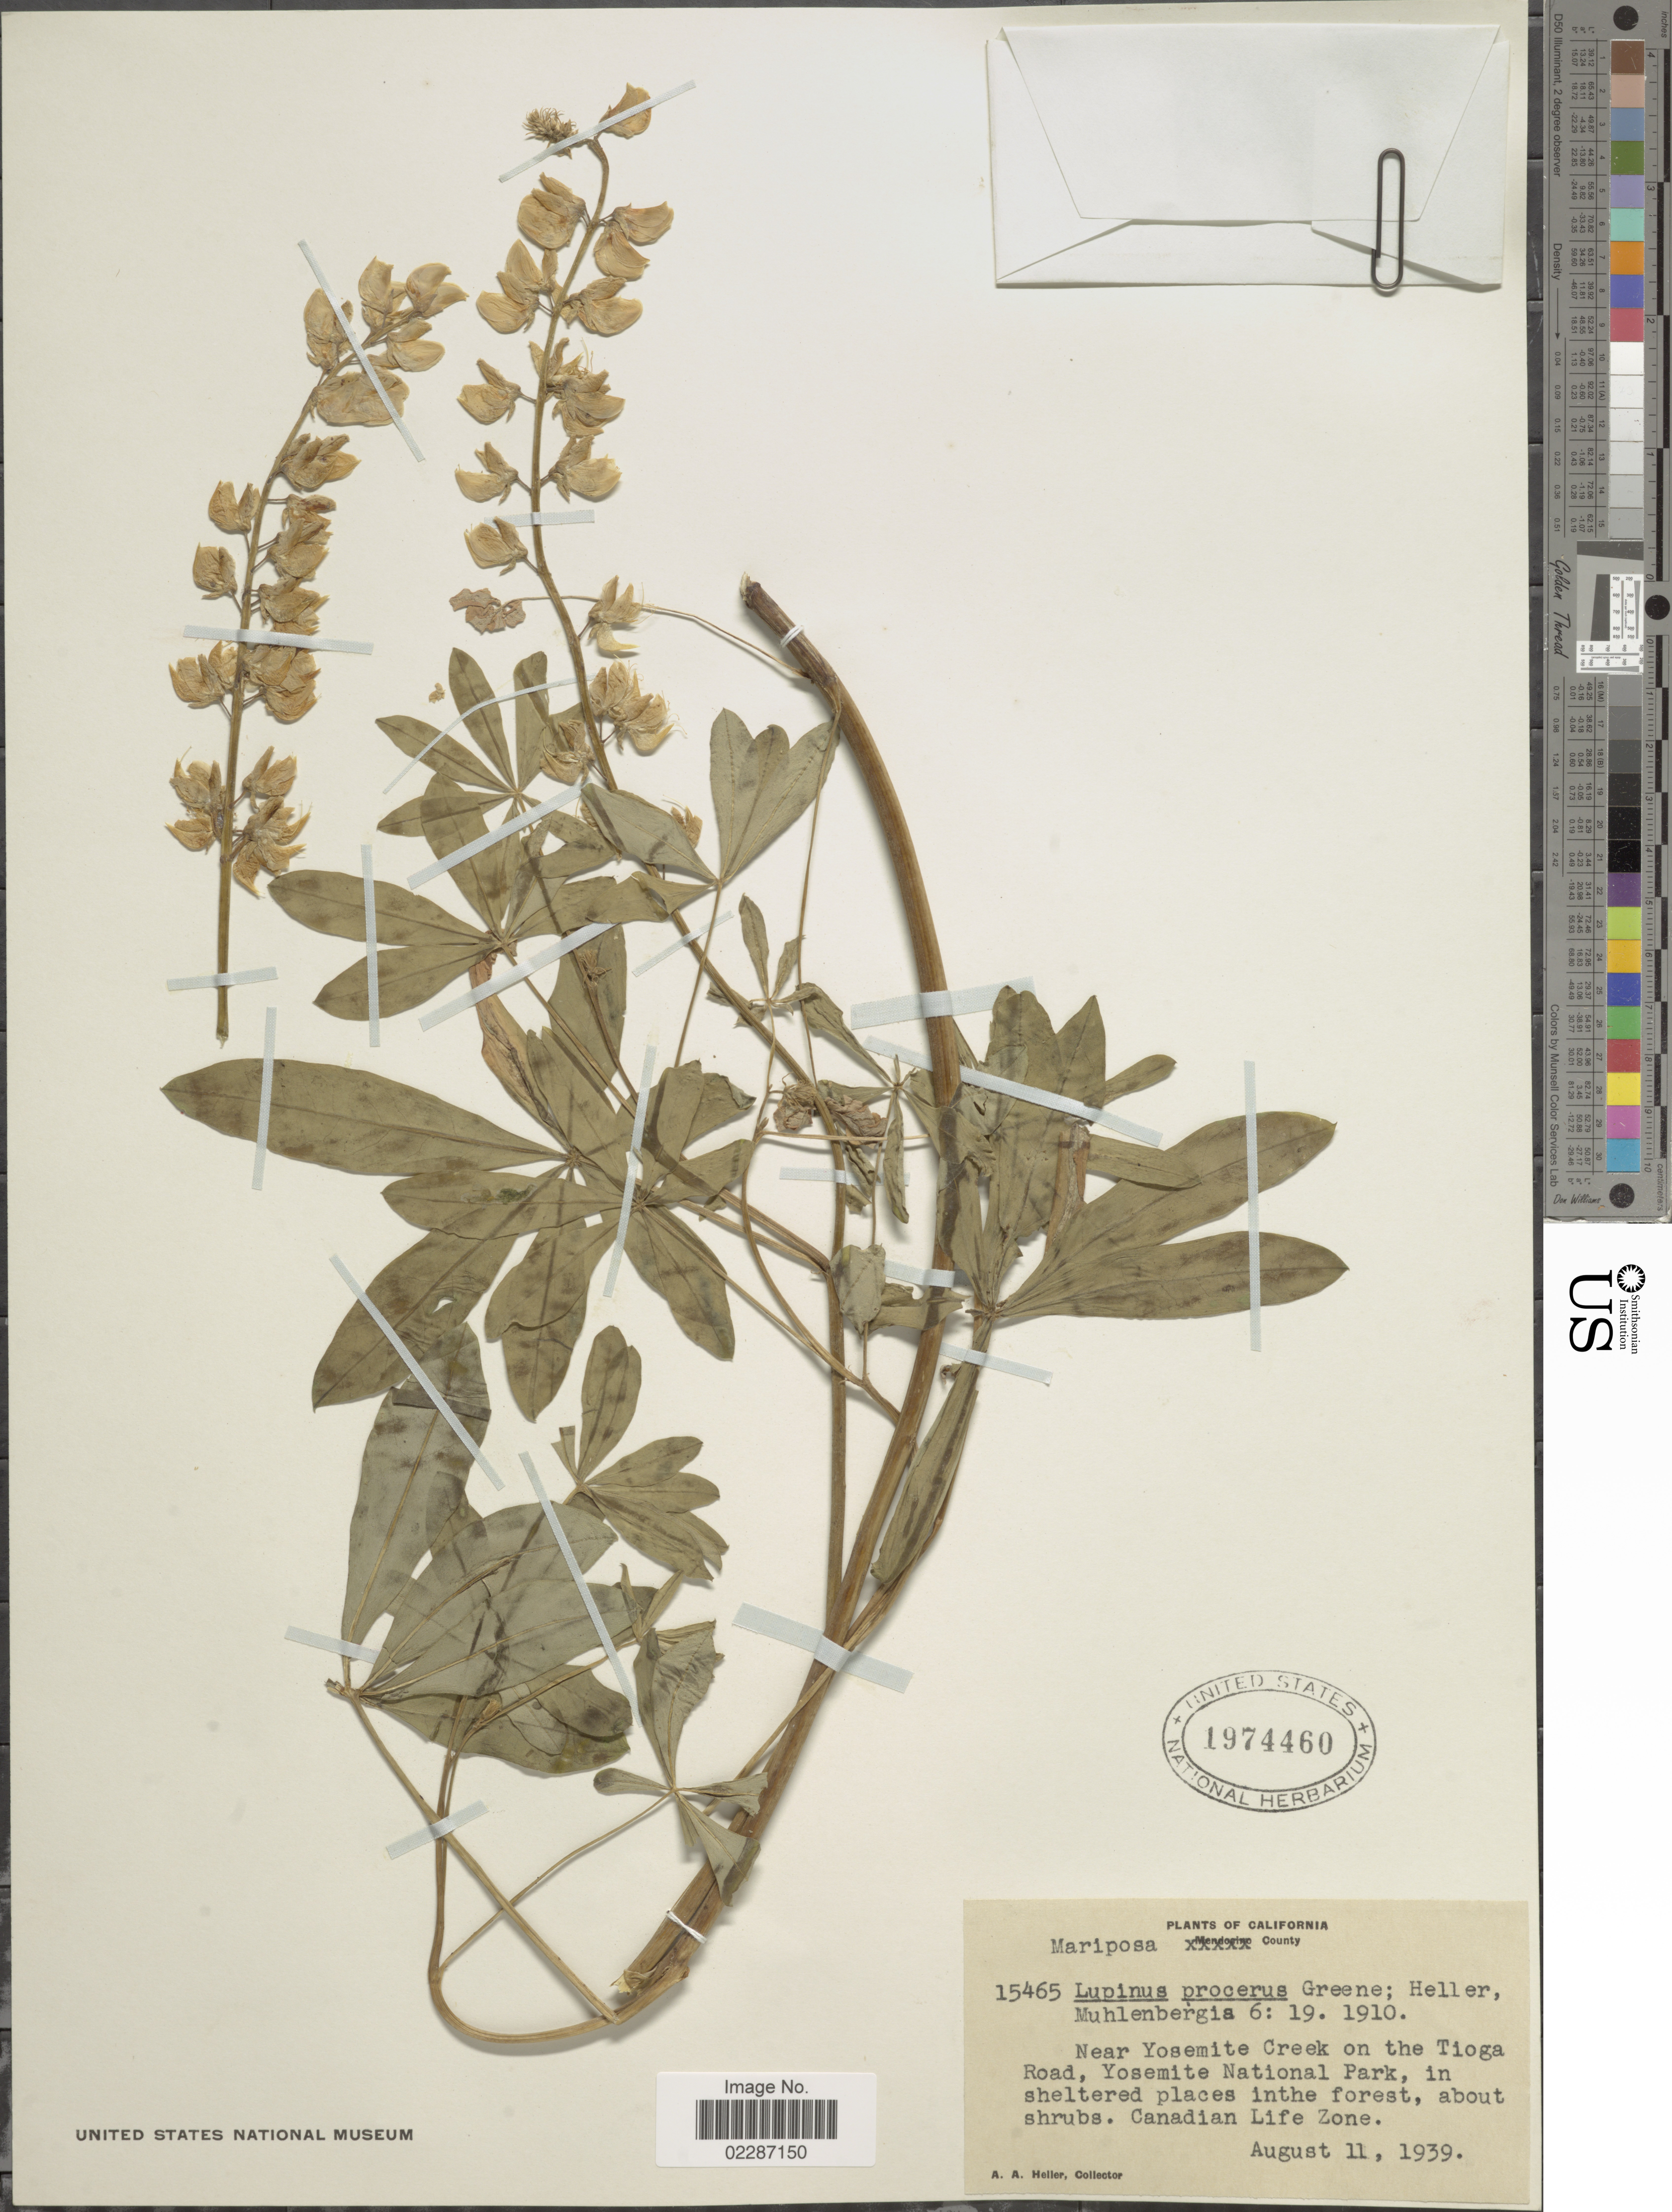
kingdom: Plantae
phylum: Tracheophyta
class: Magnoliopsida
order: Fabales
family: Fabaceae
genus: Lupinus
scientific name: Lupinus procerus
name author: Greene ex A. Heller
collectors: A. A. Heller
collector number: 15465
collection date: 1939-08-11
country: United States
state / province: California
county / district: Mariposa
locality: Mariposa County, Near Yosemite Creek on the Tioga Road, Yosemite National Park, in sheltered places in the forestm about shrubs. Canadian Life Zone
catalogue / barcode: US 1974460